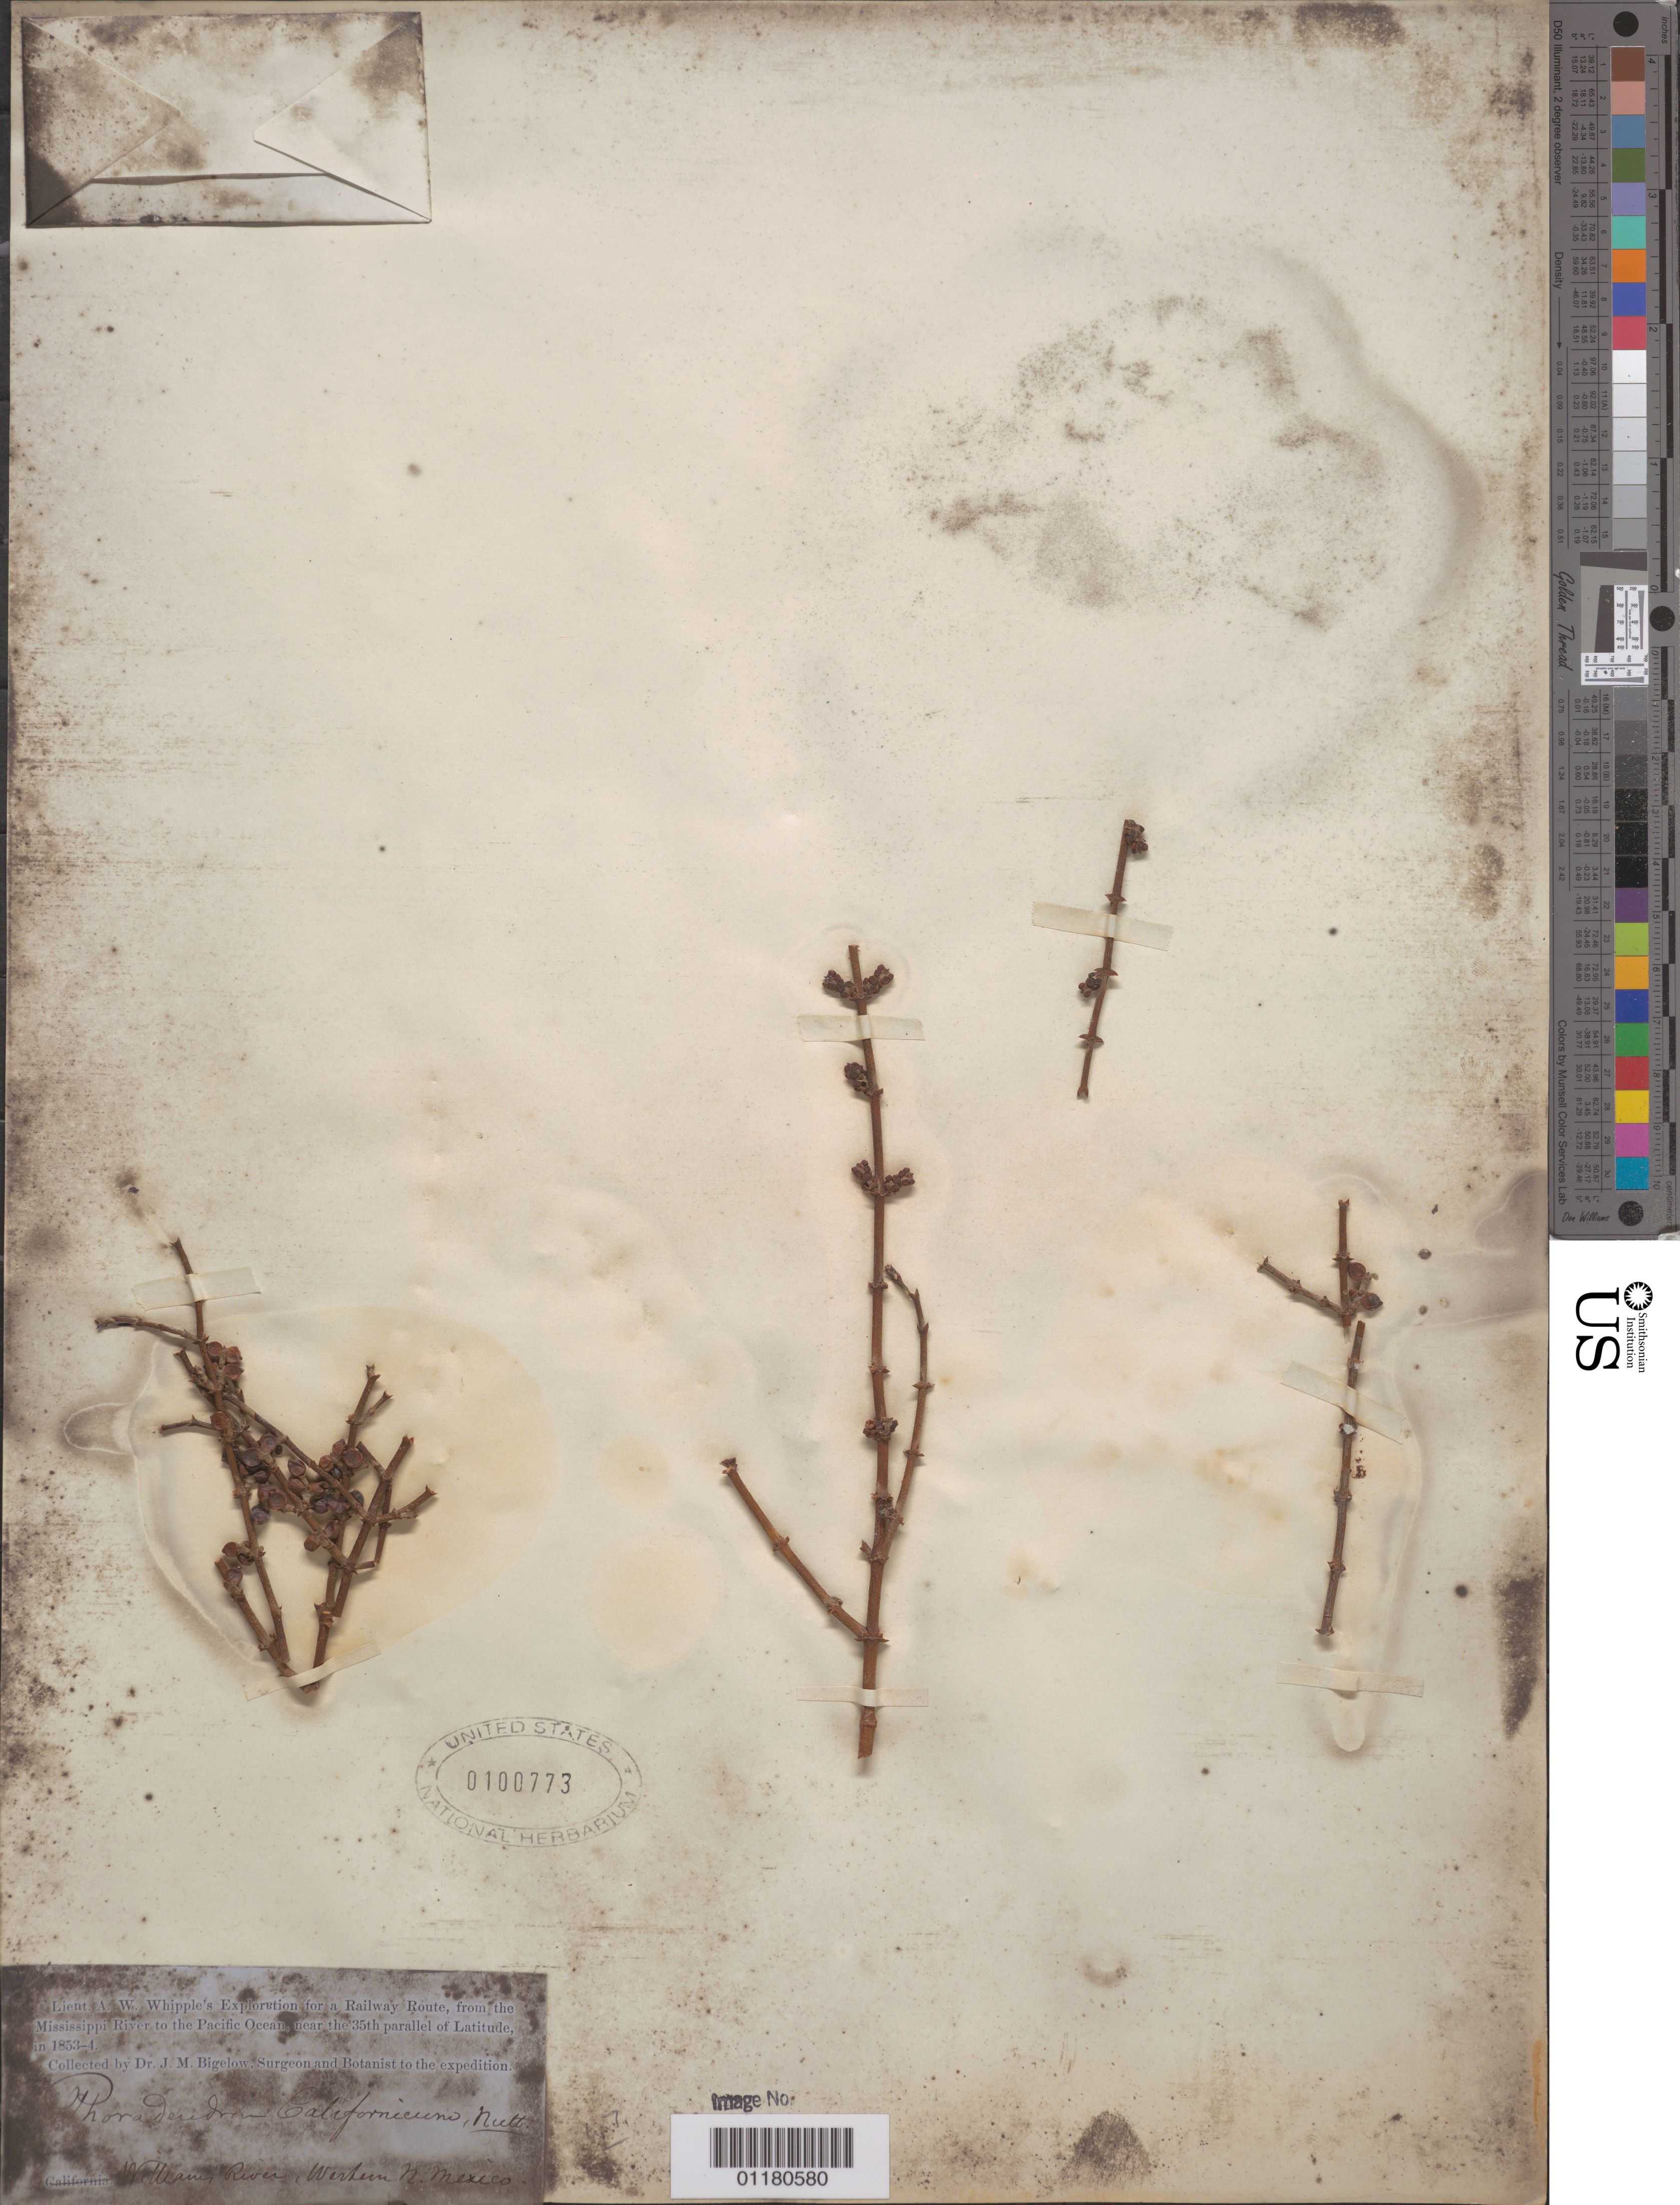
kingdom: Plantae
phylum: Tracheophyta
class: Magnoliopsida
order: Santalales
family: Viscaceae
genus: Phoradendron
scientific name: Phoradendron californicum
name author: Nutt.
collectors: J. M. Bigelow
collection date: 1853/1854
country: United States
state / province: New Mexico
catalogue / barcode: US 100773